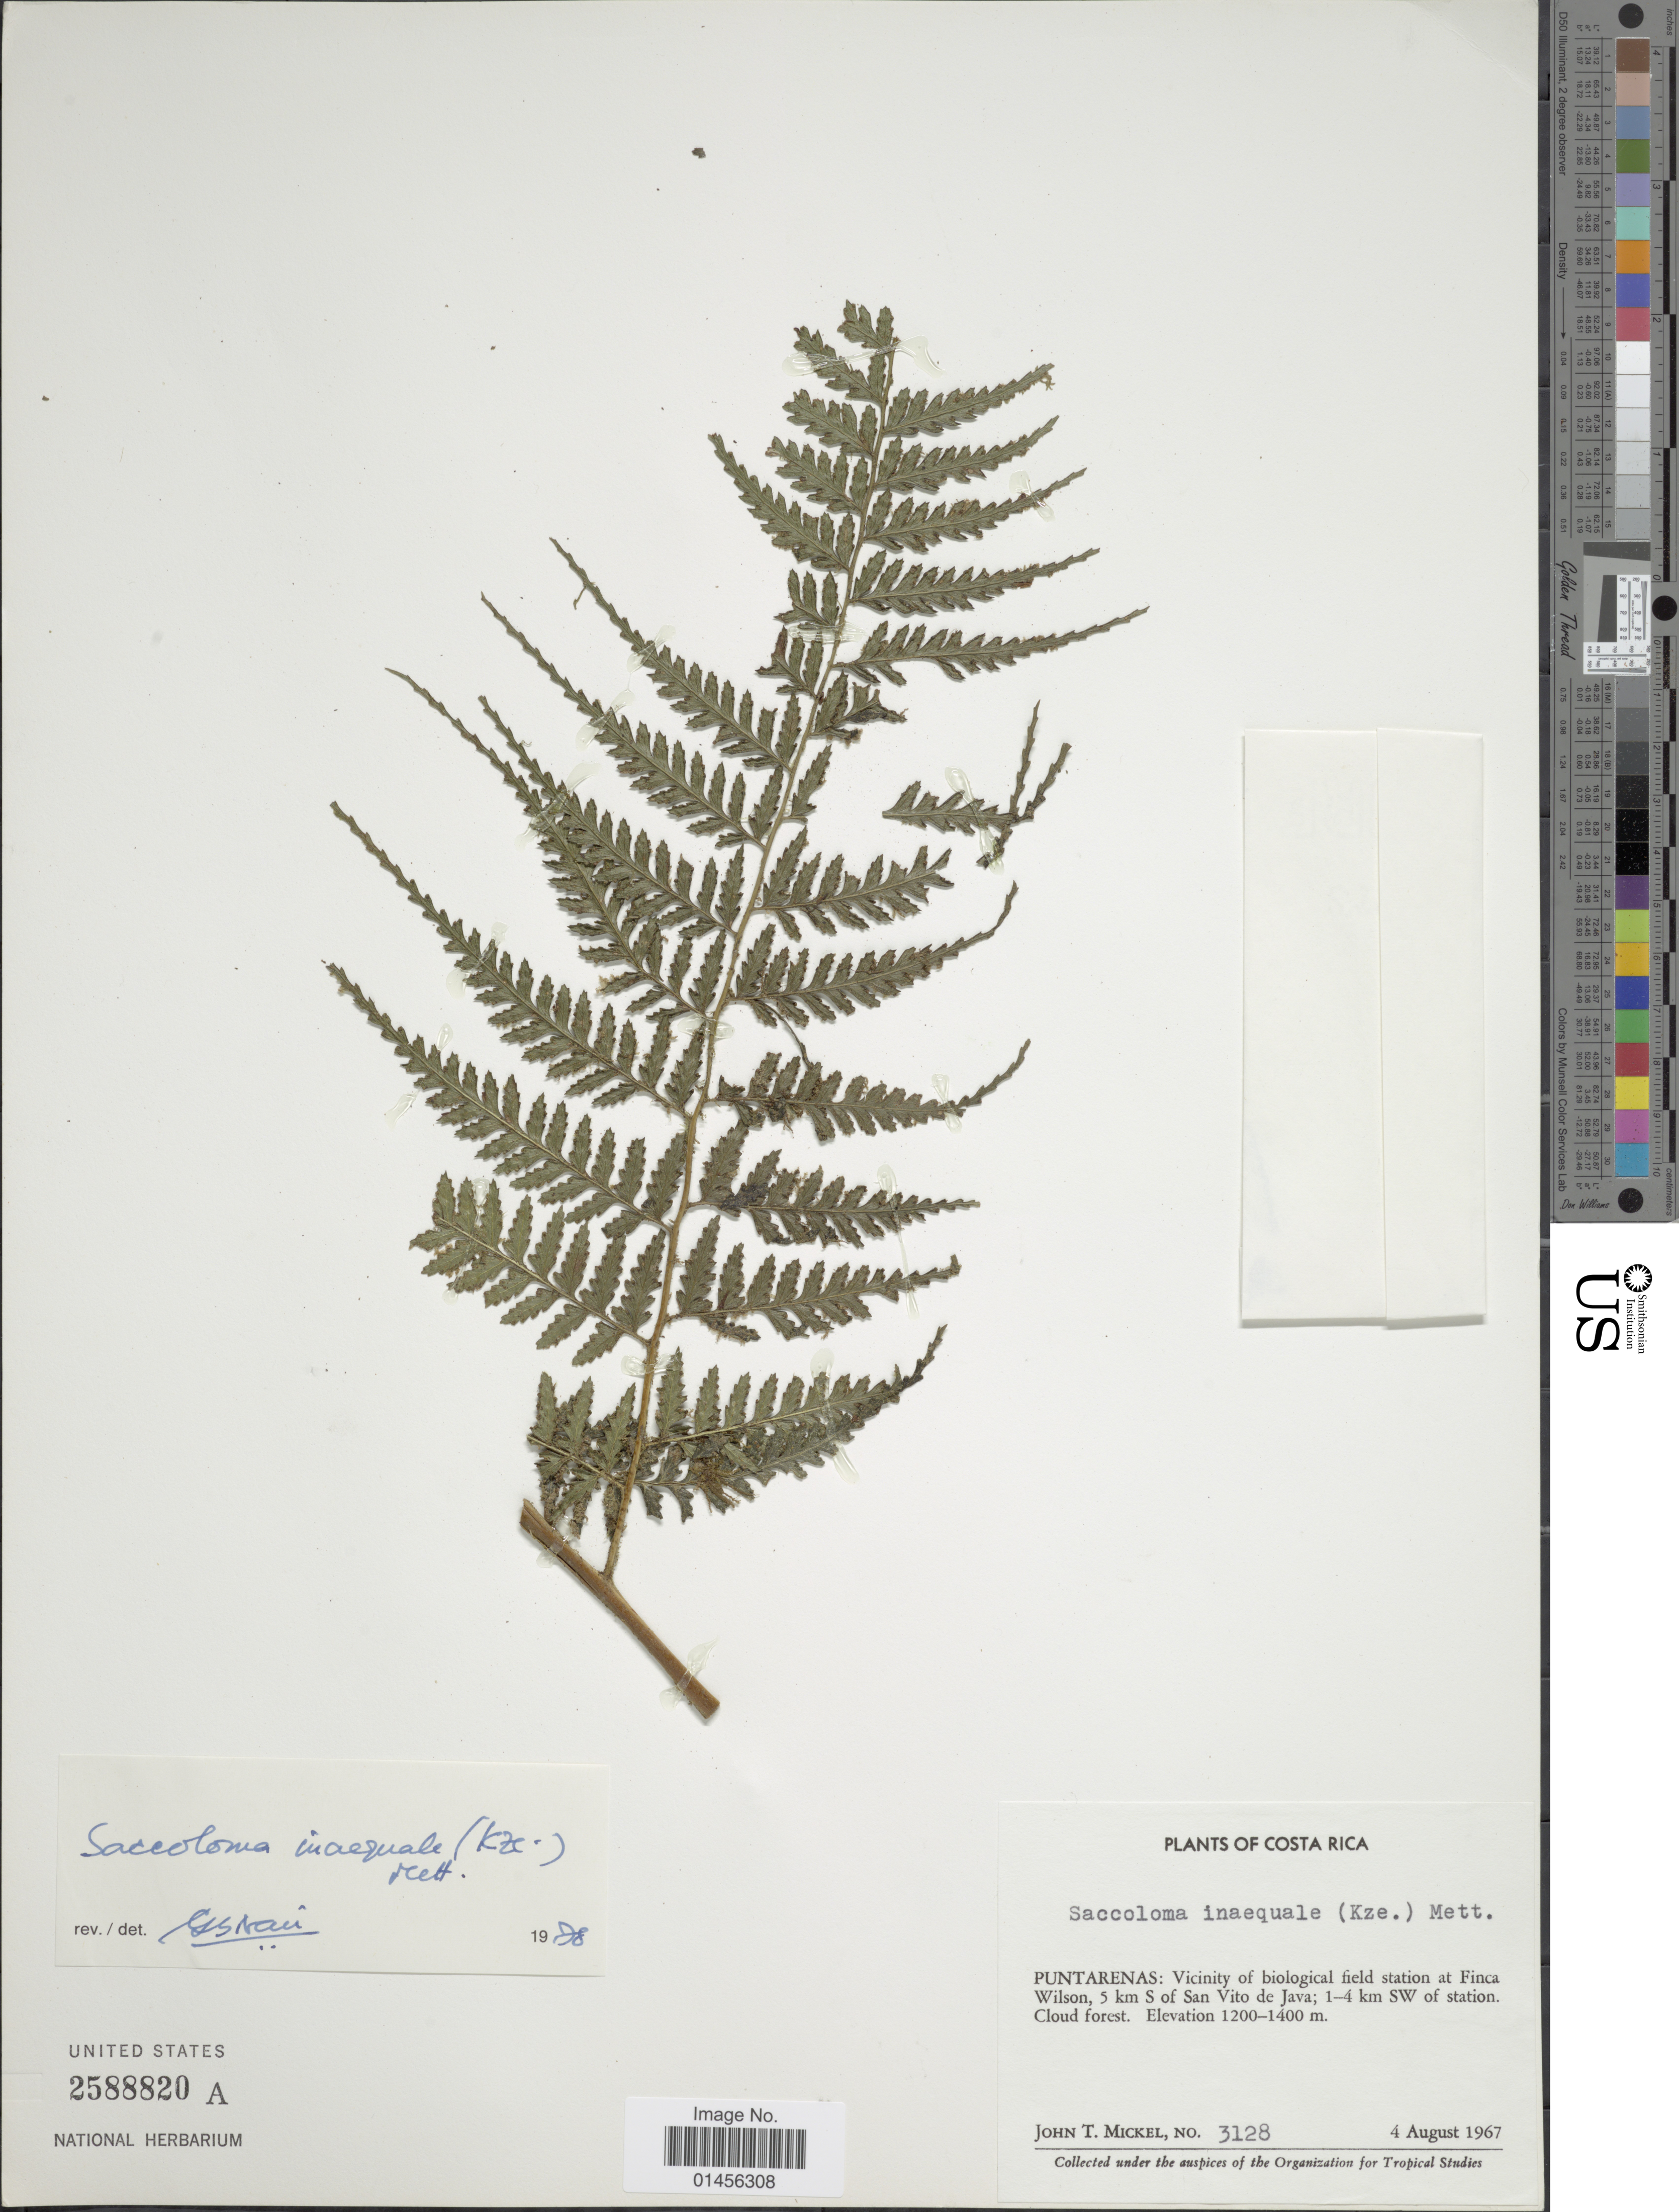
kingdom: Plantae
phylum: Tracheophyta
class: Polypodiopsida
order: Polypodiales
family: Saccolomataceae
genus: Saccoloma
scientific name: Saccoloma inaequale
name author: (Kunze) Mett.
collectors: J. T. Mickel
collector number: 3128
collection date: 1967-08-04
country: Costa Rica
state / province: Puntarenas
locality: Vicinity of biological field station at Finca Wilson, 5 km S of San Vito de Java; 1-4 km SW of station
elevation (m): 1200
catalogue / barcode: US 2588820A